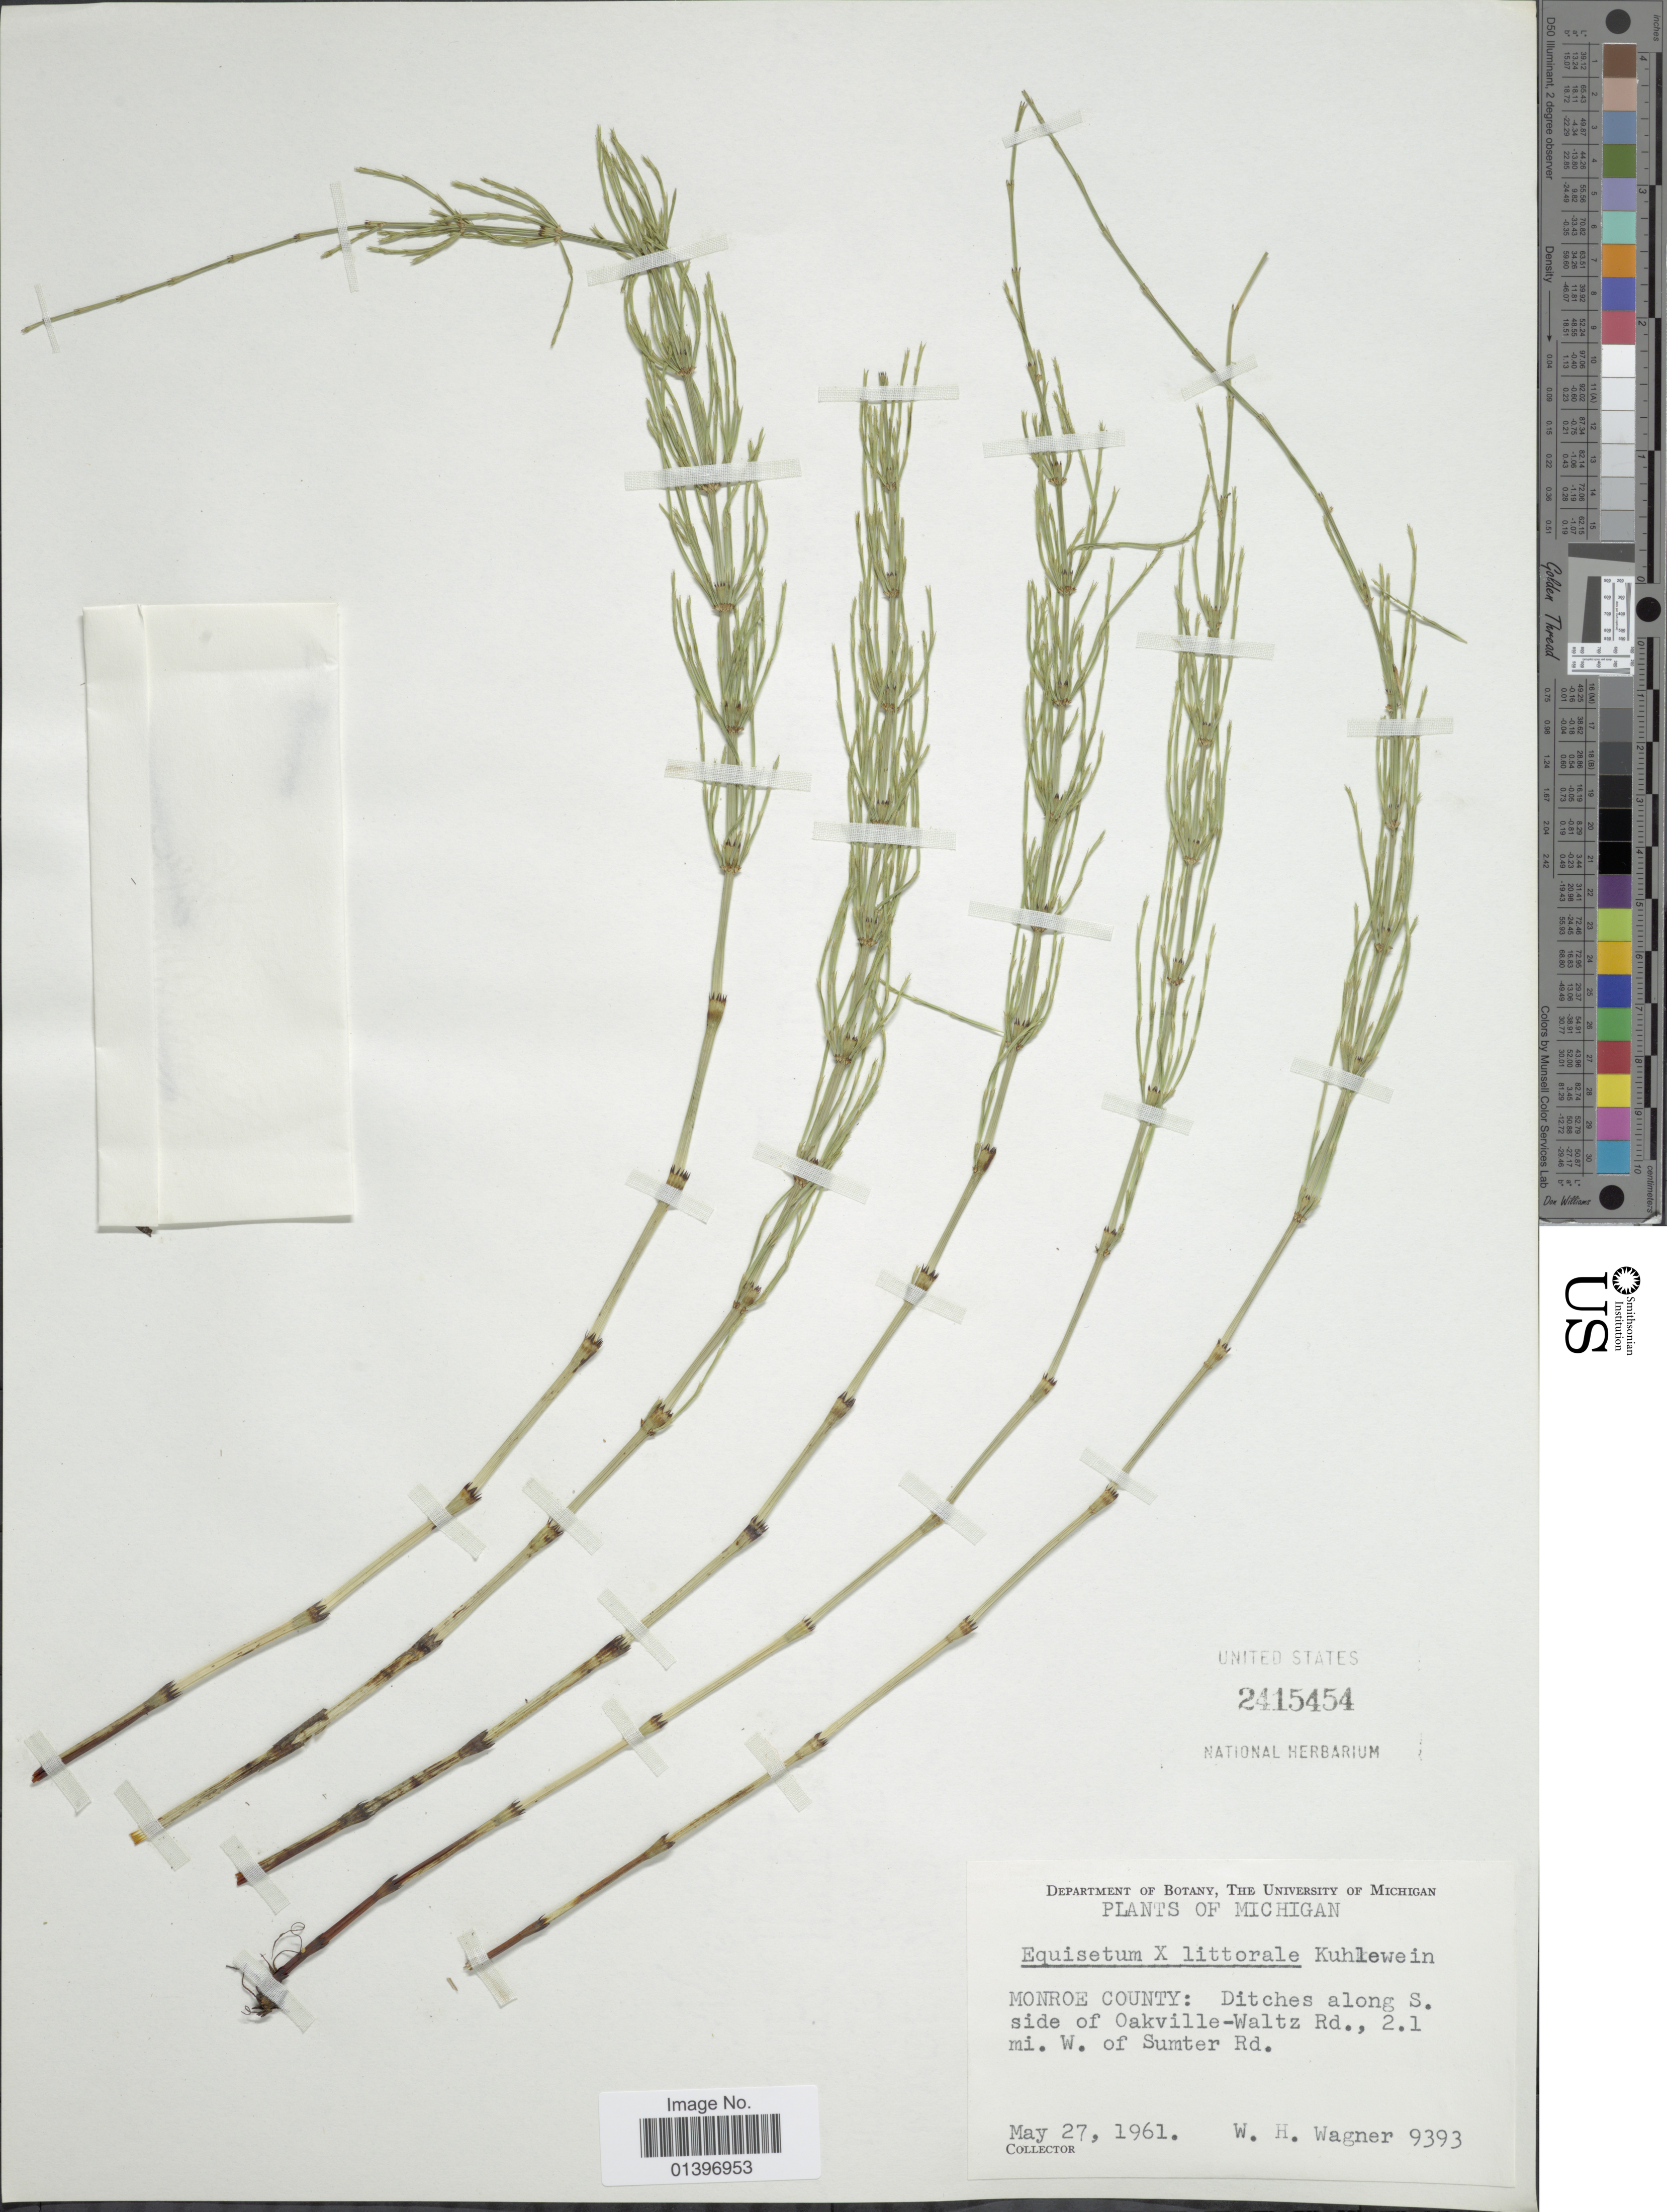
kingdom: Plantae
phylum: Tracheophyta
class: Polypodiopsida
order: Equisetales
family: Equisetaceae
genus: Equisetum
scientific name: Equisetum x litorale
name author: Kuhlw.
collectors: W. H. Wagner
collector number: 9393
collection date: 1961-05-27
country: United States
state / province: Michigan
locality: Monroe County: Ditches along S. side of Oakville-Waltz Rd., 2.1 mi. W. of Sumter Rd.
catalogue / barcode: US 2415454